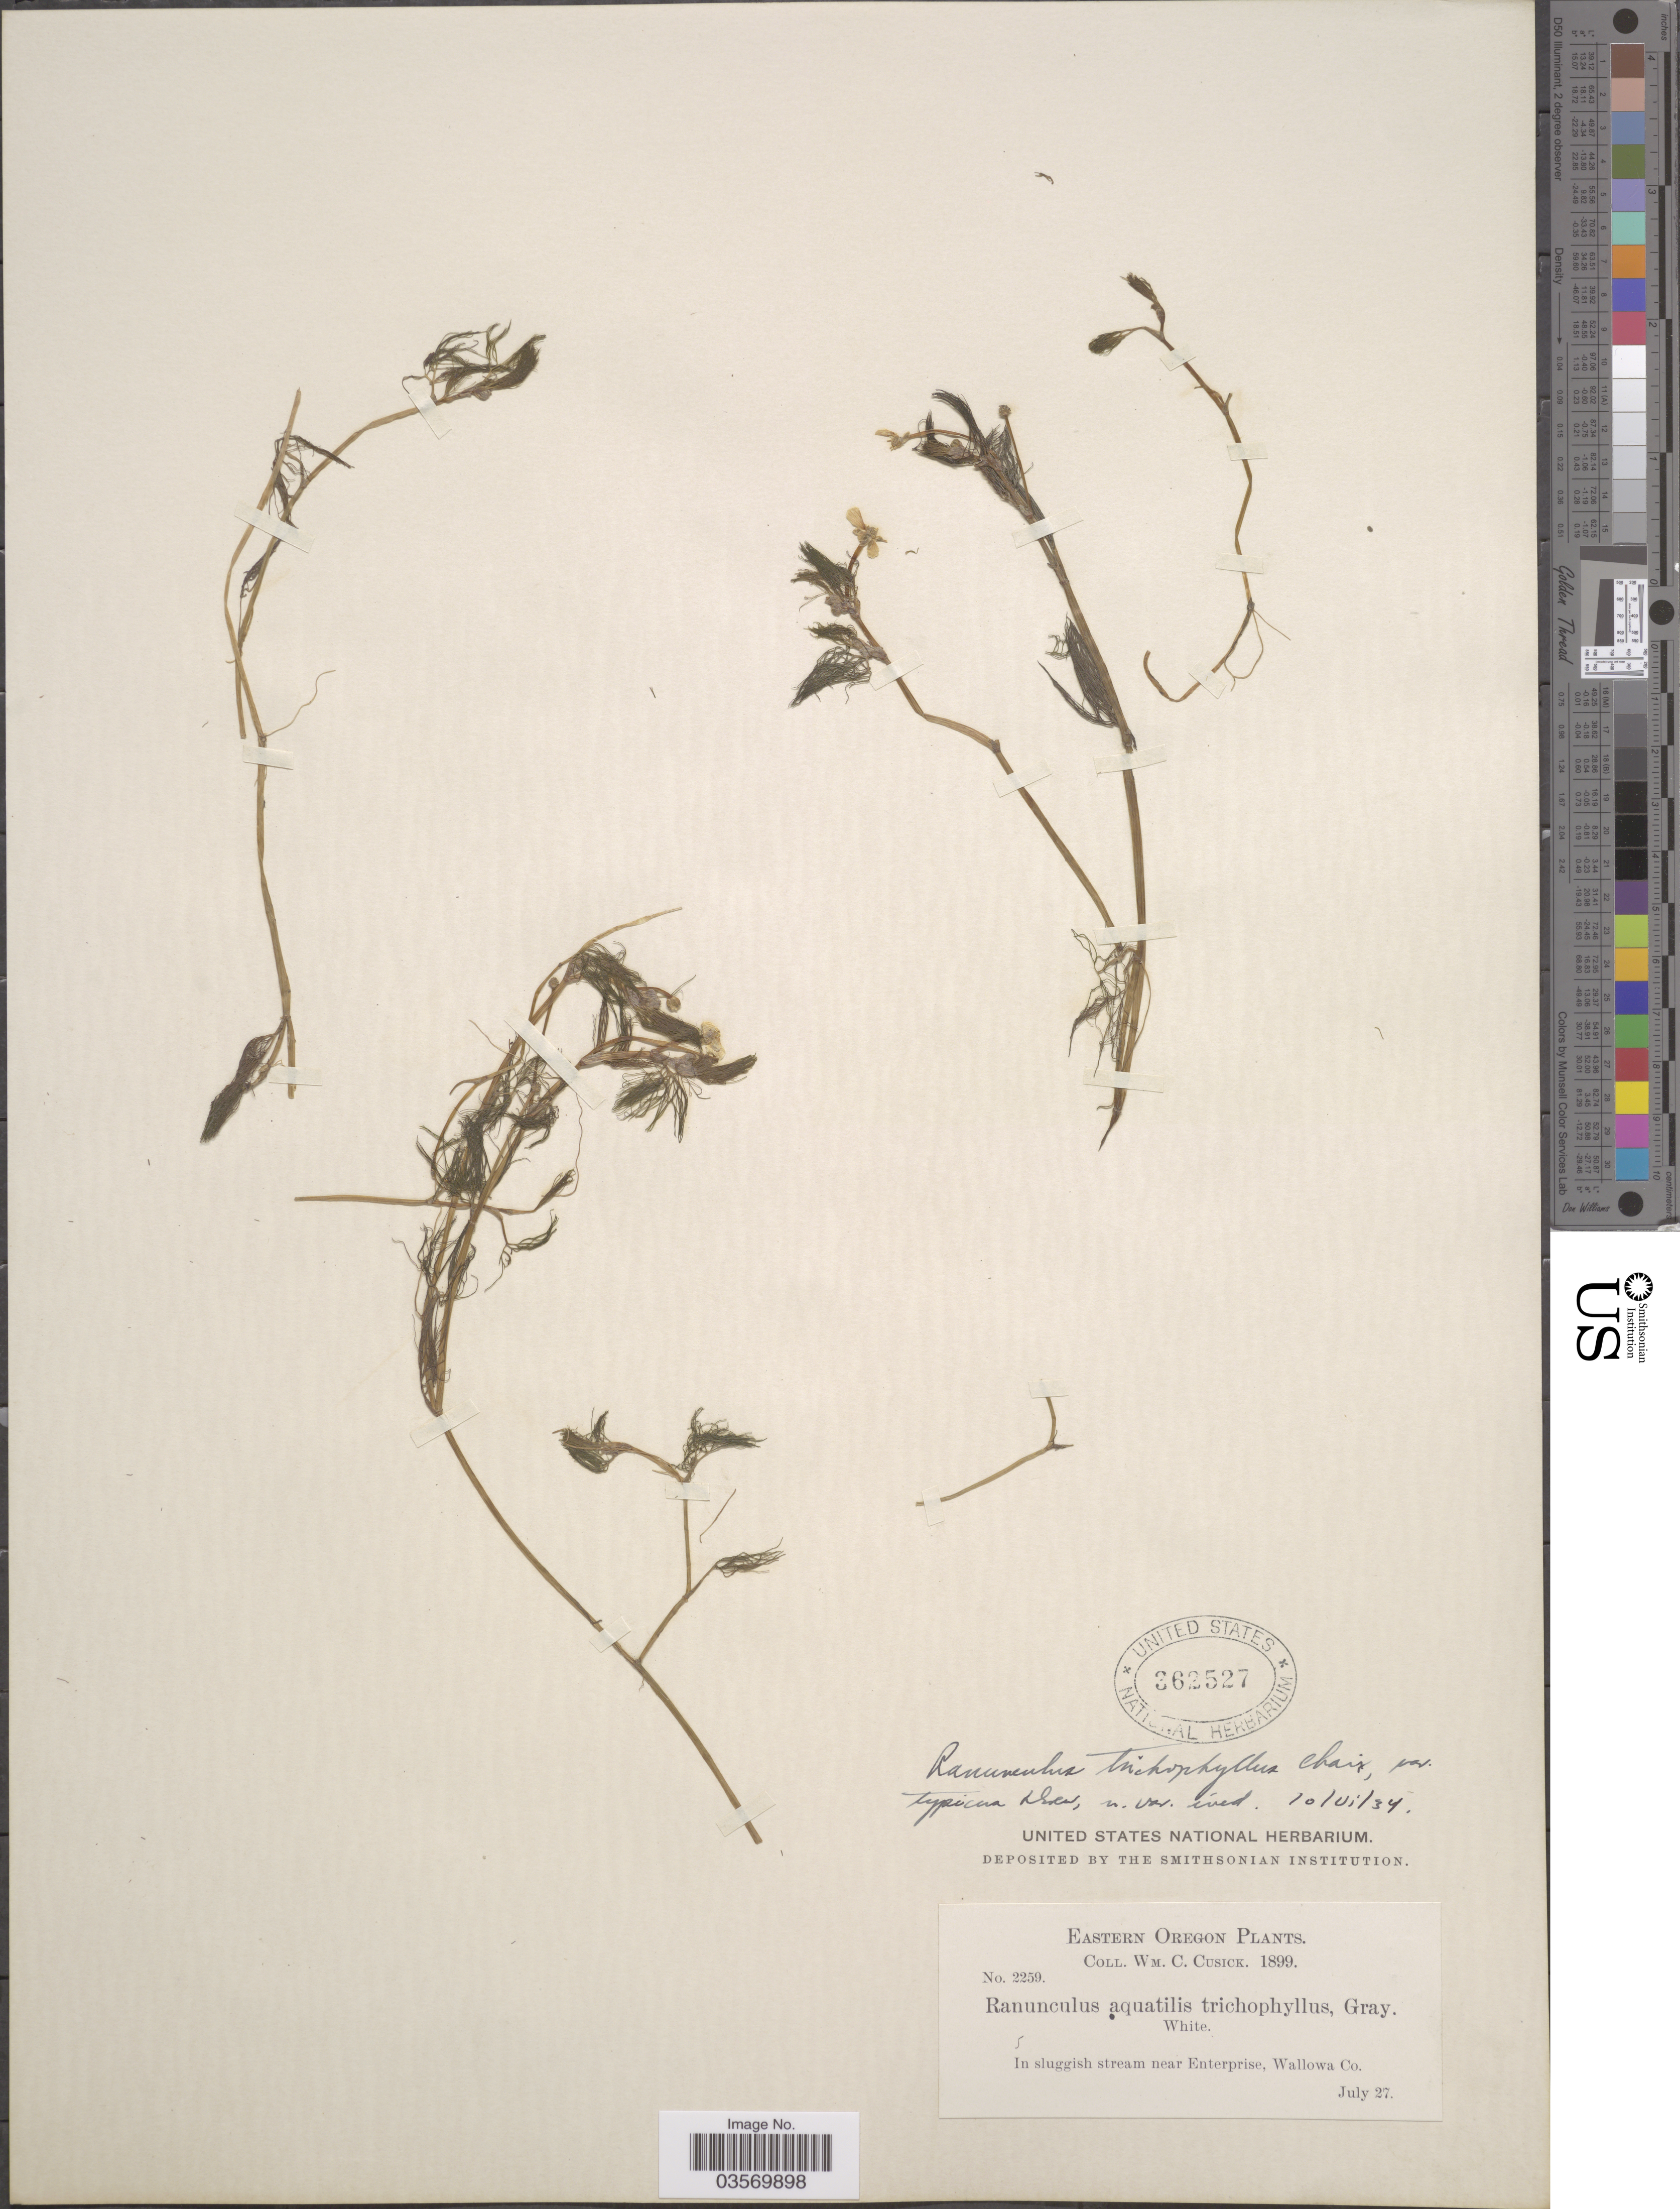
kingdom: Plantae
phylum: Tracheophyta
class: Magnoliopsida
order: Ranunculales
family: Ranunculaceae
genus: Ranunculus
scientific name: Ranunculus trichophyllus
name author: Chaix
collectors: W. C. Cusick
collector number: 2259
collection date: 1899-07-27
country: United States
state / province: Oregon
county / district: Wallowa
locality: Eastern Oregon. In sluggish stream near Enterprise, Wallowa Co.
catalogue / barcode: US 362527